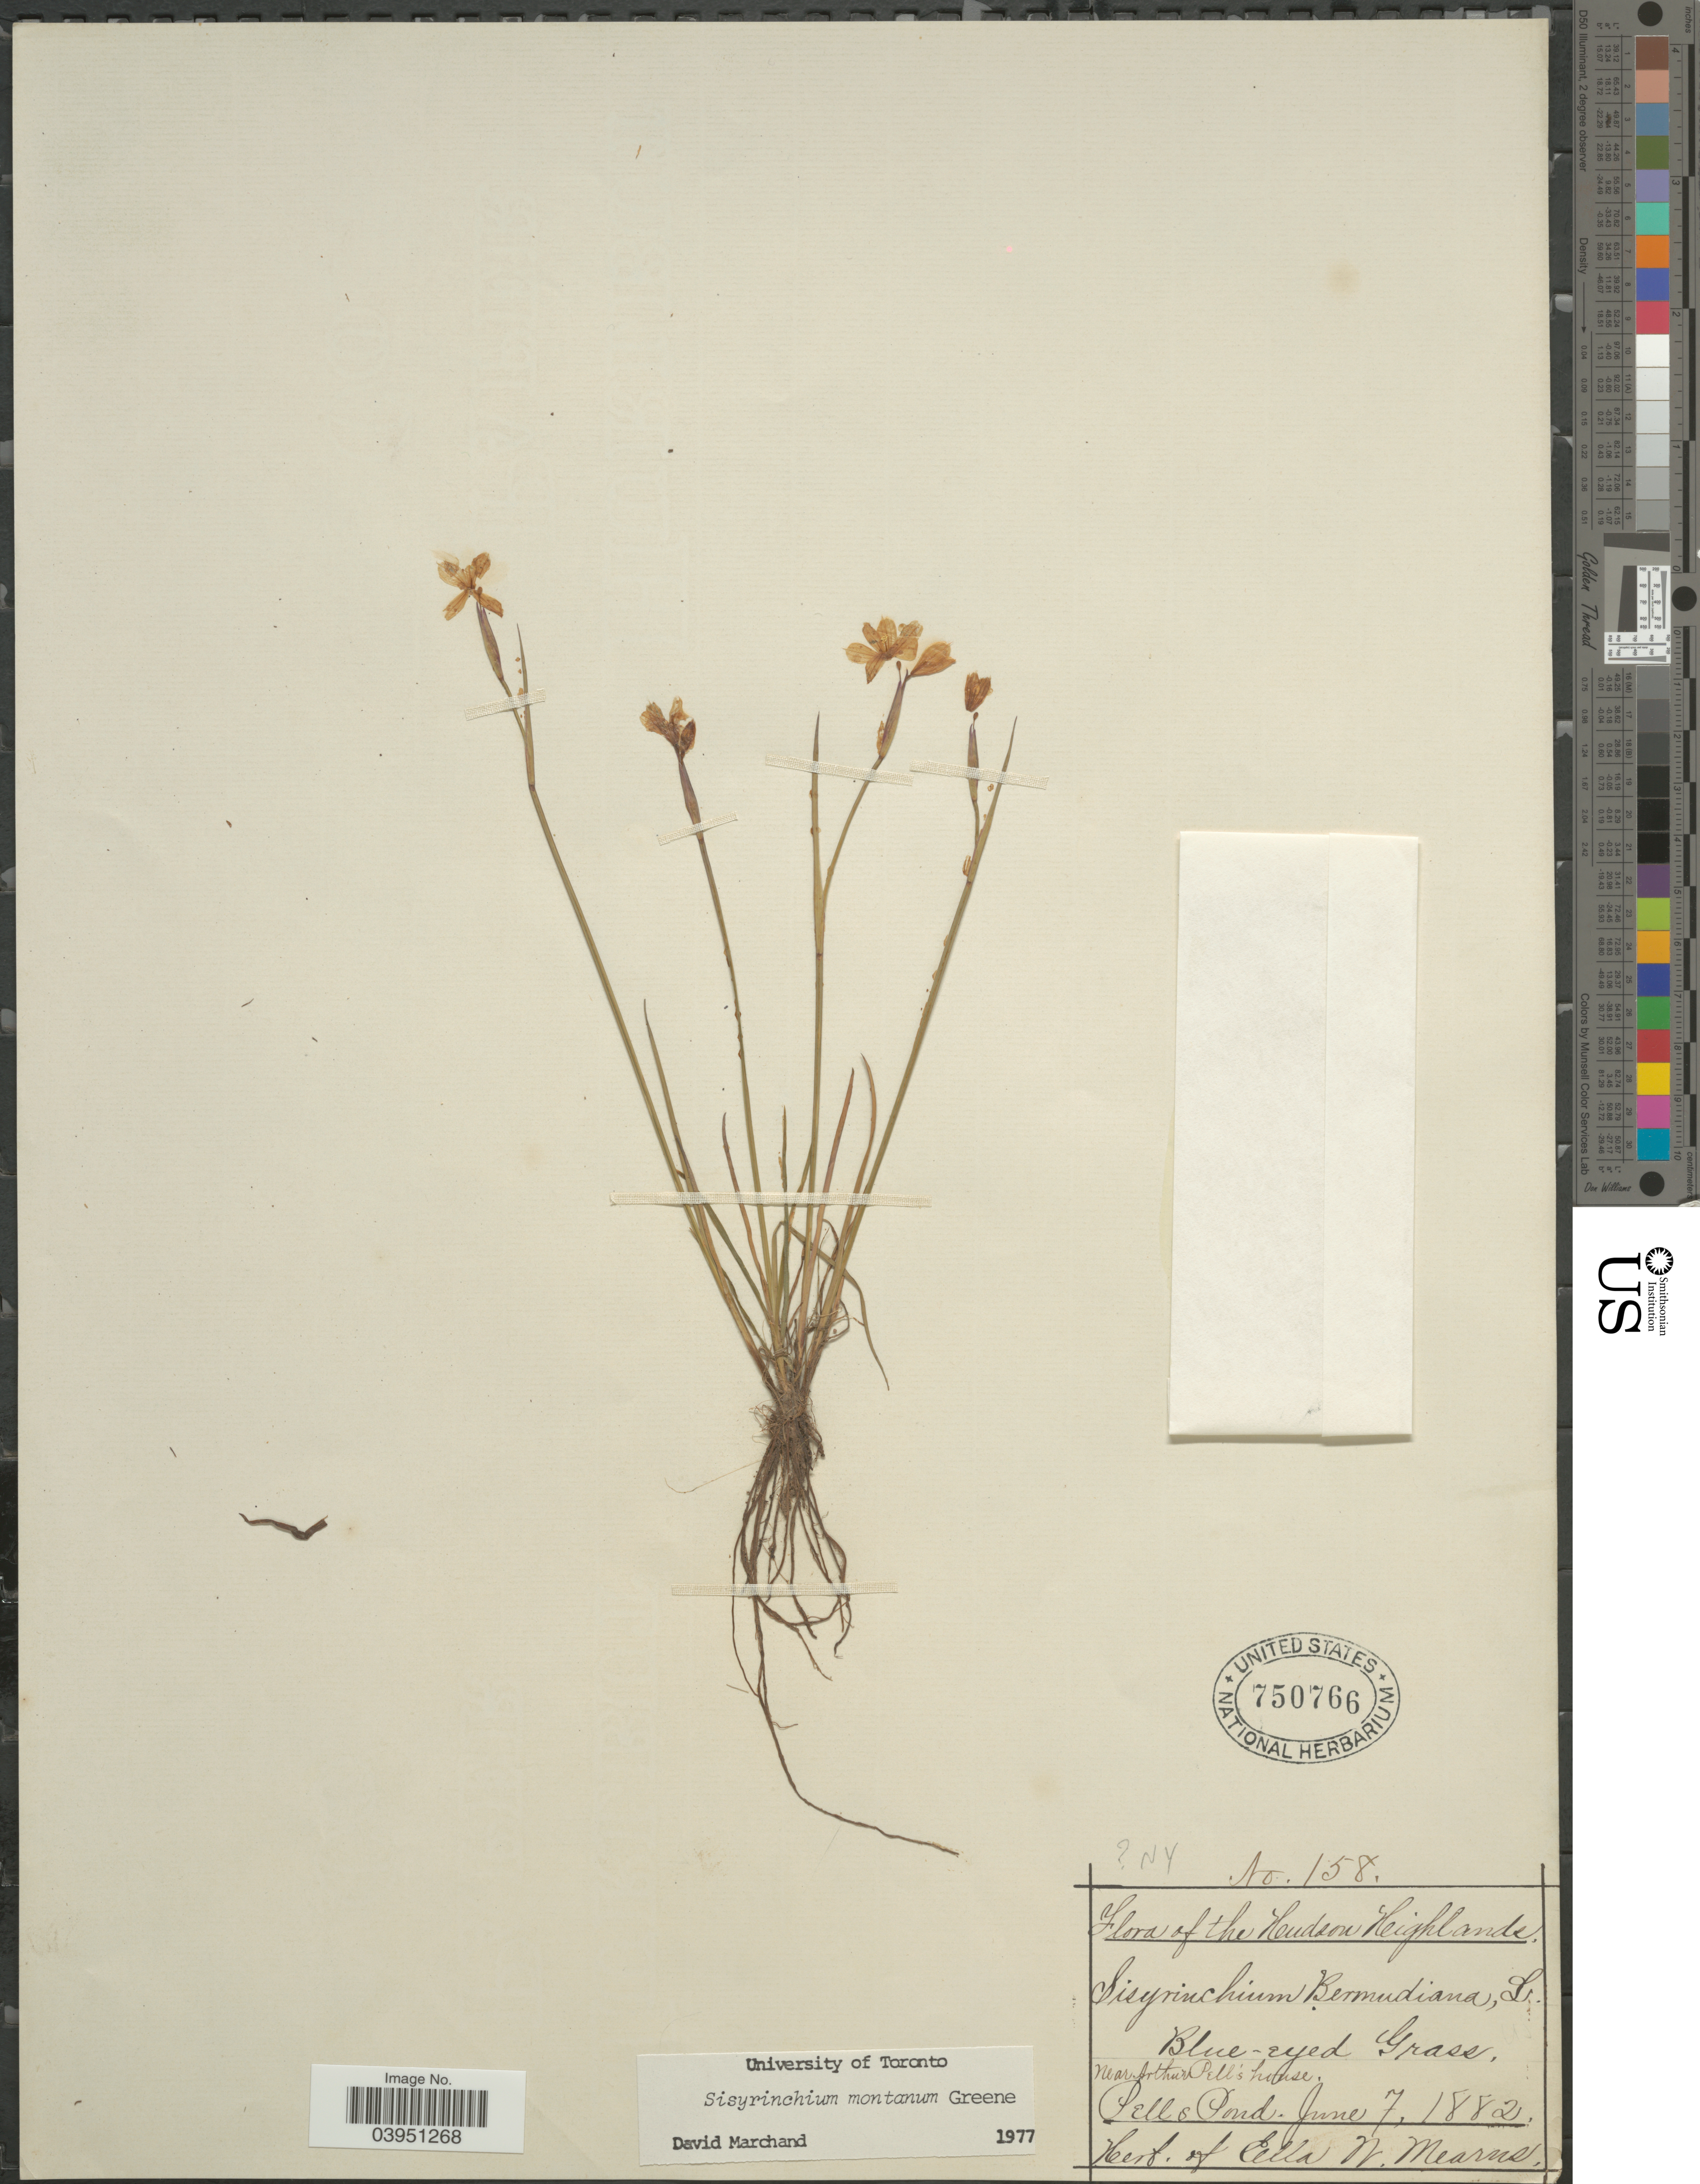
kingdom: Plantae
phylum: Tracheophyta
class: Liliopsida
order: Asparagales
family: Iridaceae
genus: Sisyrinchium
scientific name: Sisyrinchium montanum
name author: Greene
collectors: ex herb. Ella W. Mearns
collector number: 158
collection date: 1882-06-07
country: United States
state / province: New York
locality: The Hudson Highlands. Near Arthur's Pell's house. Pell's Pond.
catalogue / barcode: US 750766